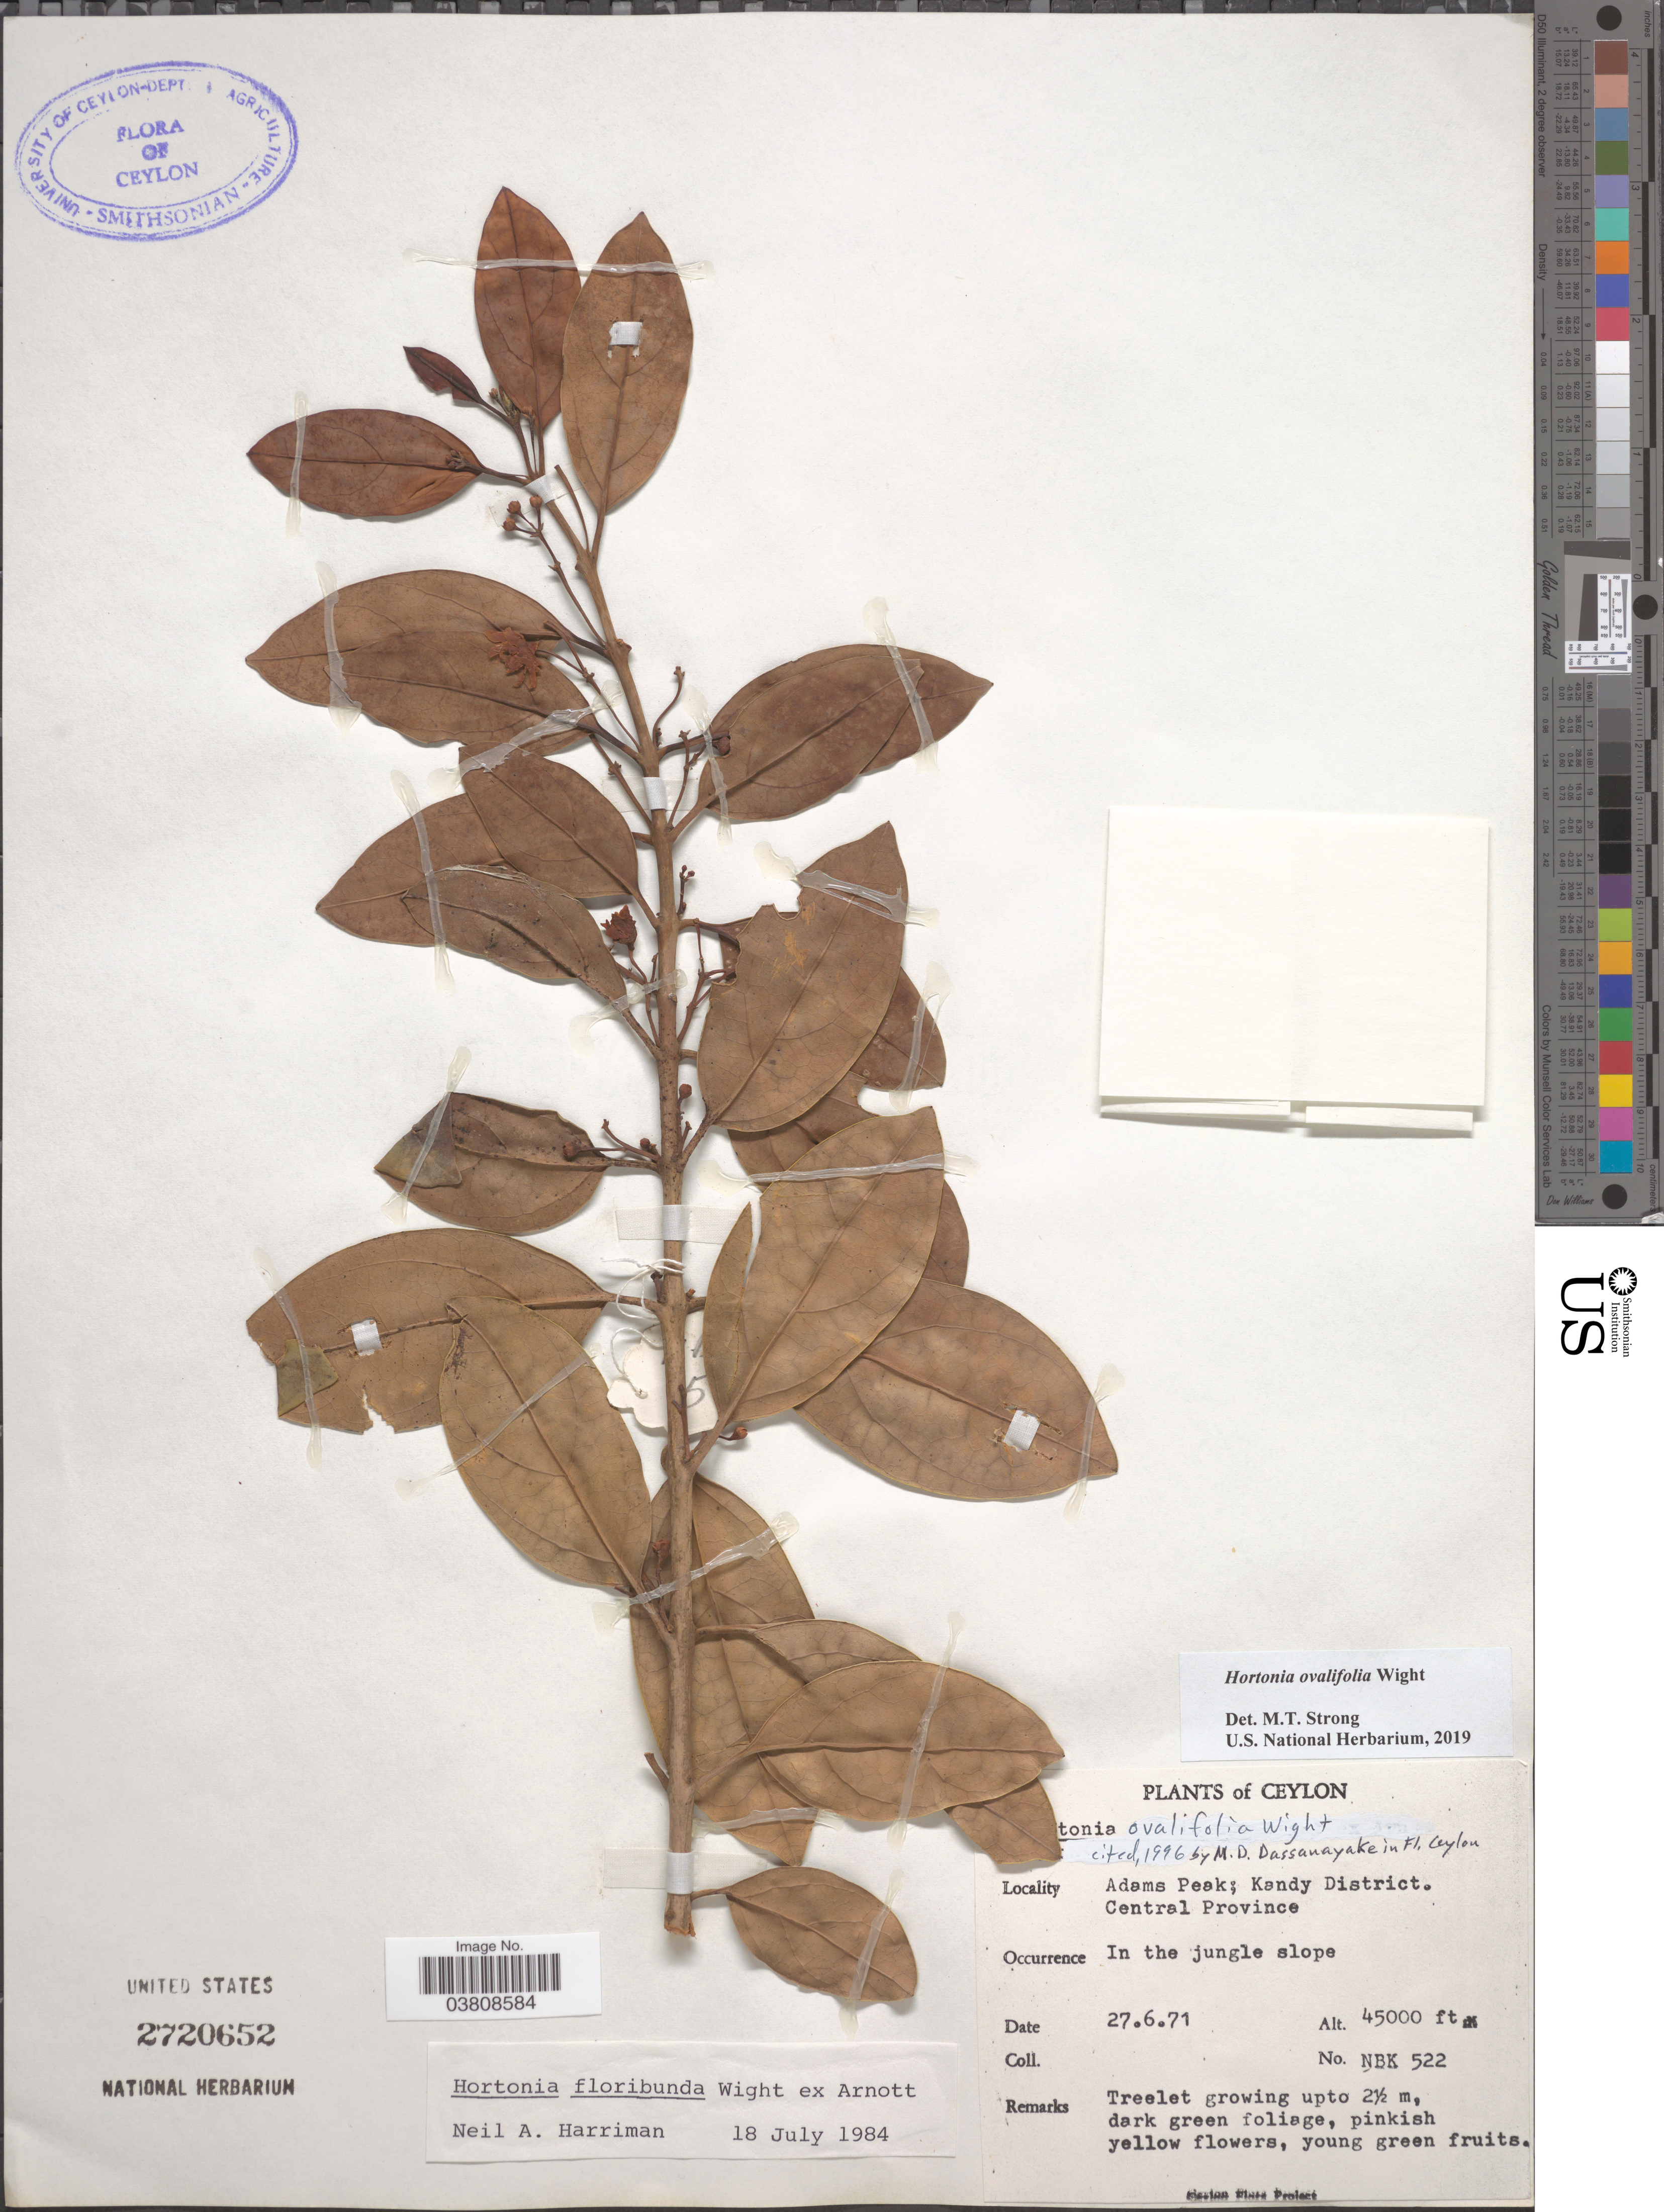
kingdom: Plantae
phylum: Tracheophyta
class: Magnoliopsida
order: Laurales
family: Monimiaceae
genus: Hortonia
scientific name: Hortonia ovalifolia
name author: Wight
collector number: NBK 522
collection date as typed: Transcribed d/m/y: 27/6/71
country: Sri Lanka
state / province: Central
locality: Ceylon. Adams Peak; Kandy District.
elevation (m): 13716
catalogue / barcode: US 2720652